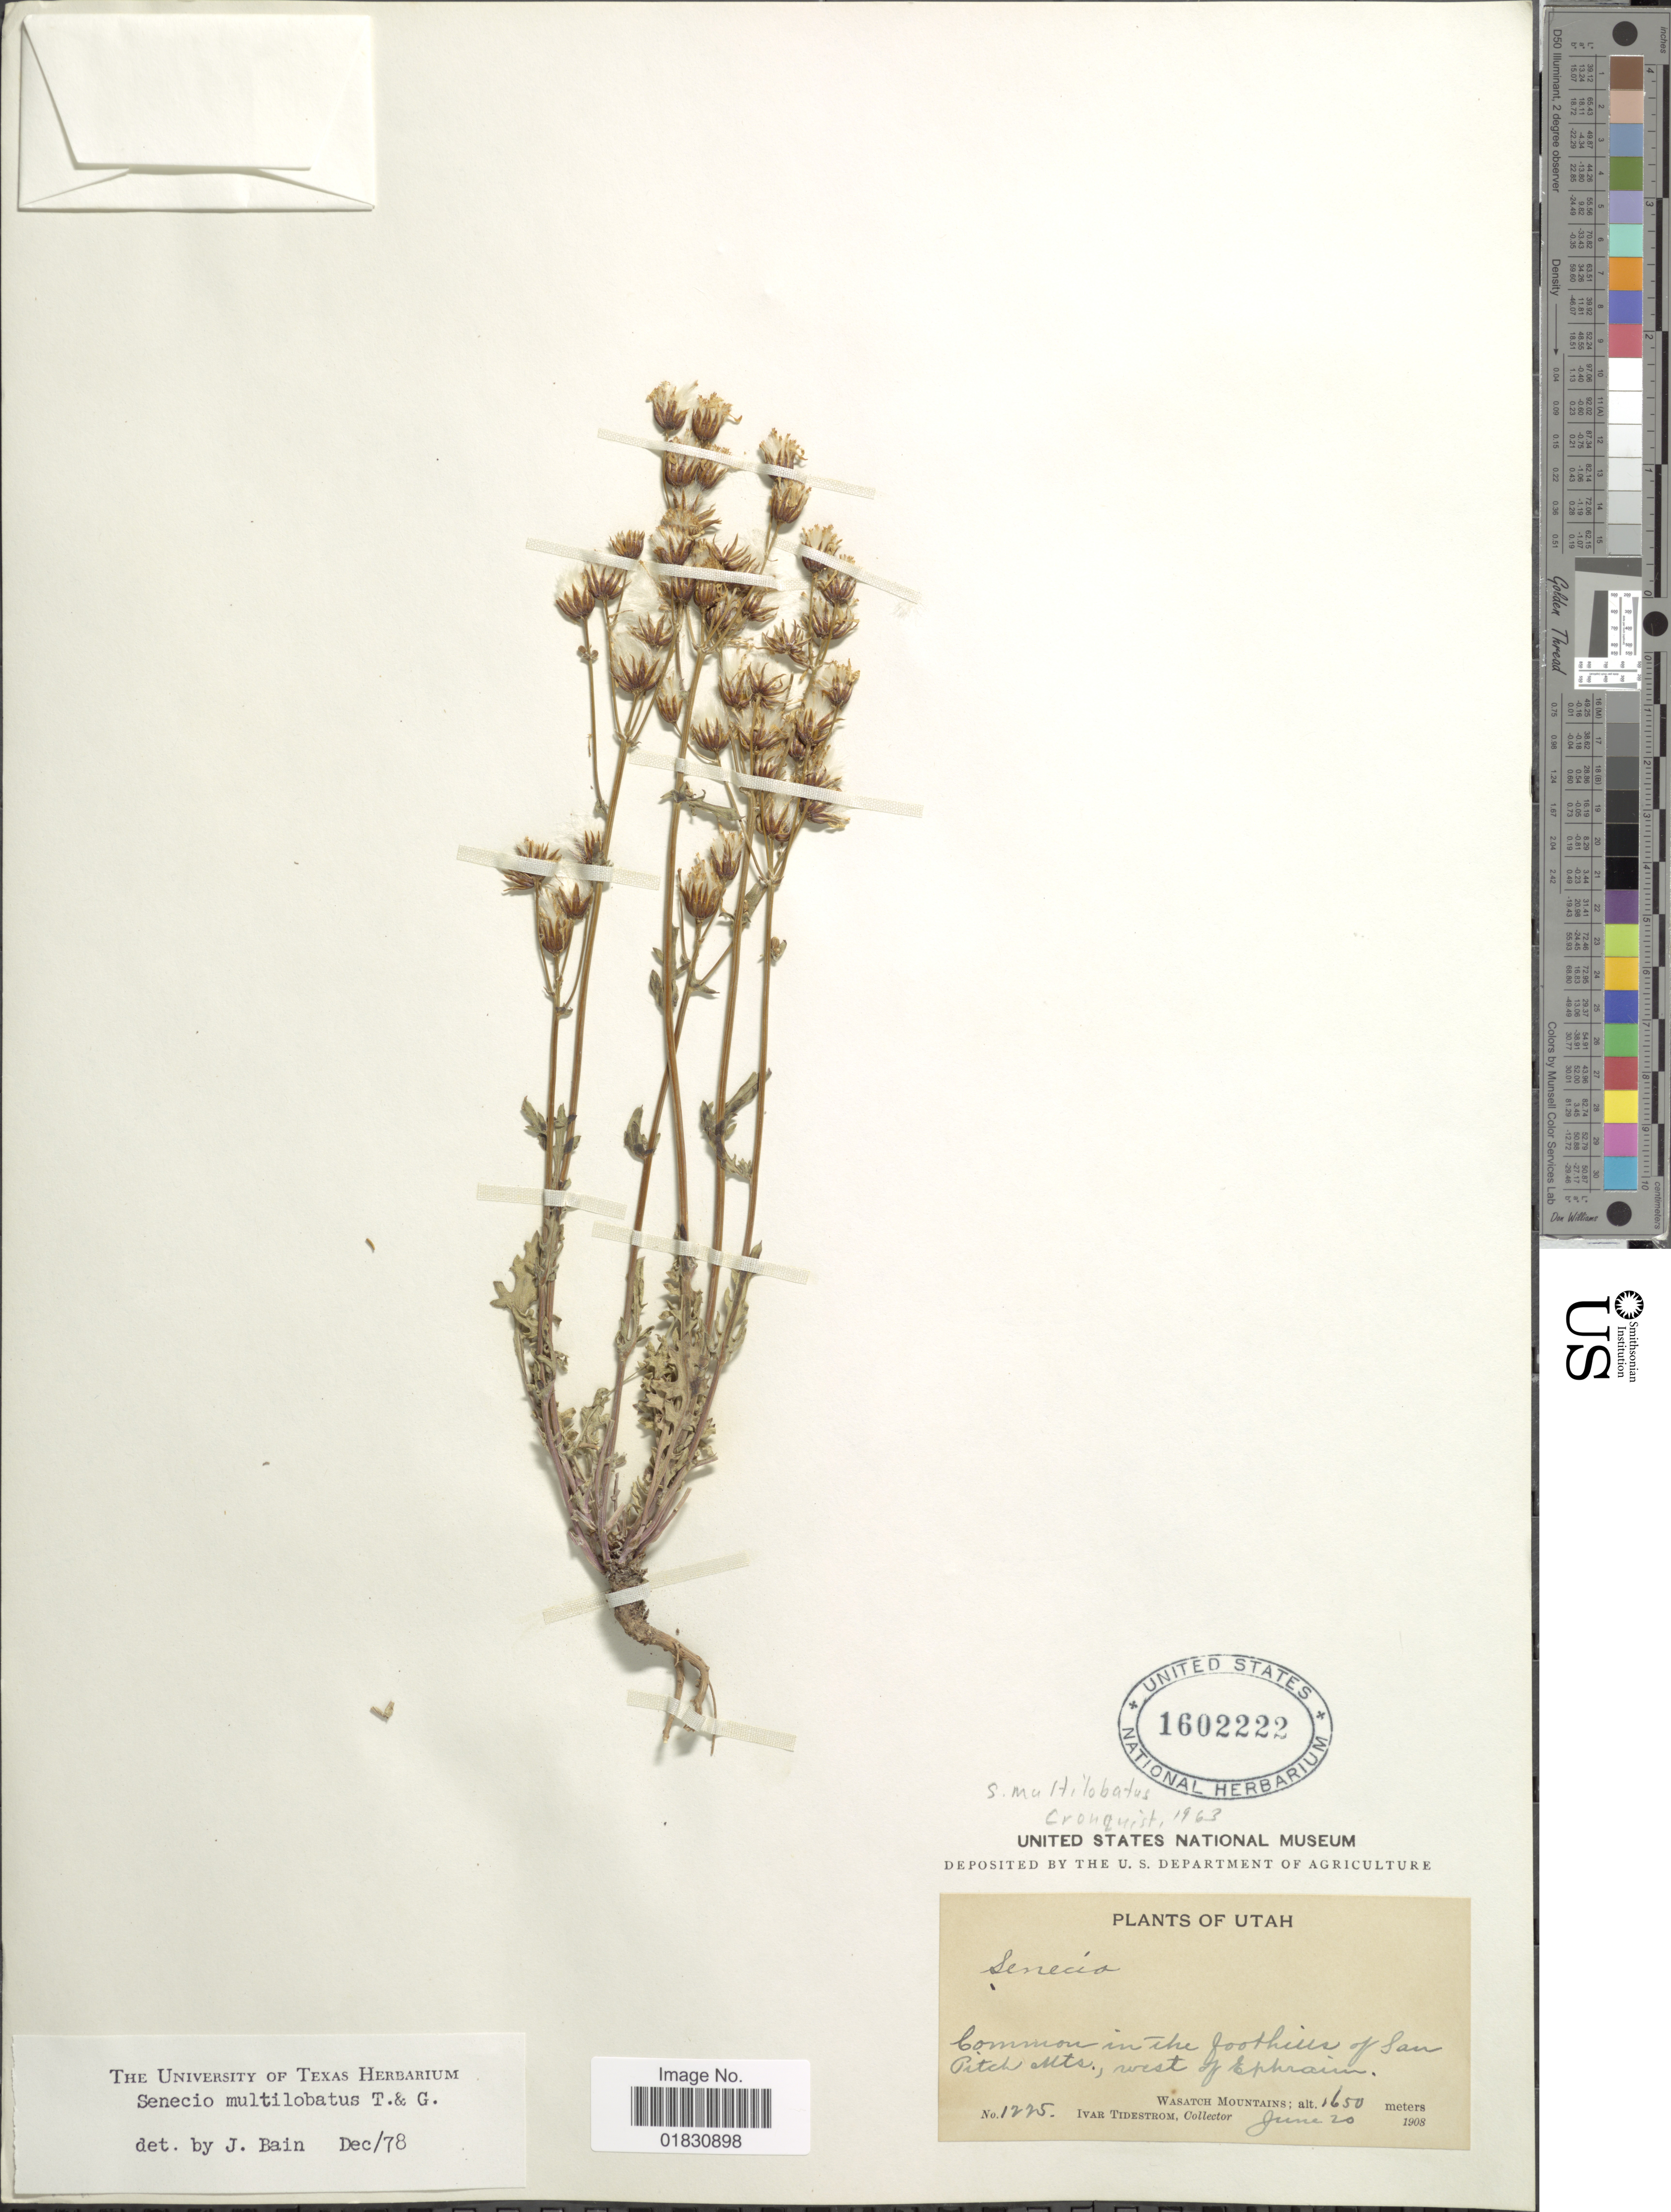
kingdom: Plantae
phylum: Tracheophyta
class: Magnoliopsida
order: Asterales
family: Asteraceae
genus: Packera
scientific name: Packera multilobata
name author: (Torr. & A. Gray) W.A. Weber & Á. Löve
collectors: I. F. Tidestrom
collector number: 1225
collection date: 1908-06-20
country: United States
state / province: Utah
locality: Common in the foothills of San Pitch Mts., west of Ephrain, Wasatch Mountains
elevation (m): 1650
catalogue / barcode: US 1602222